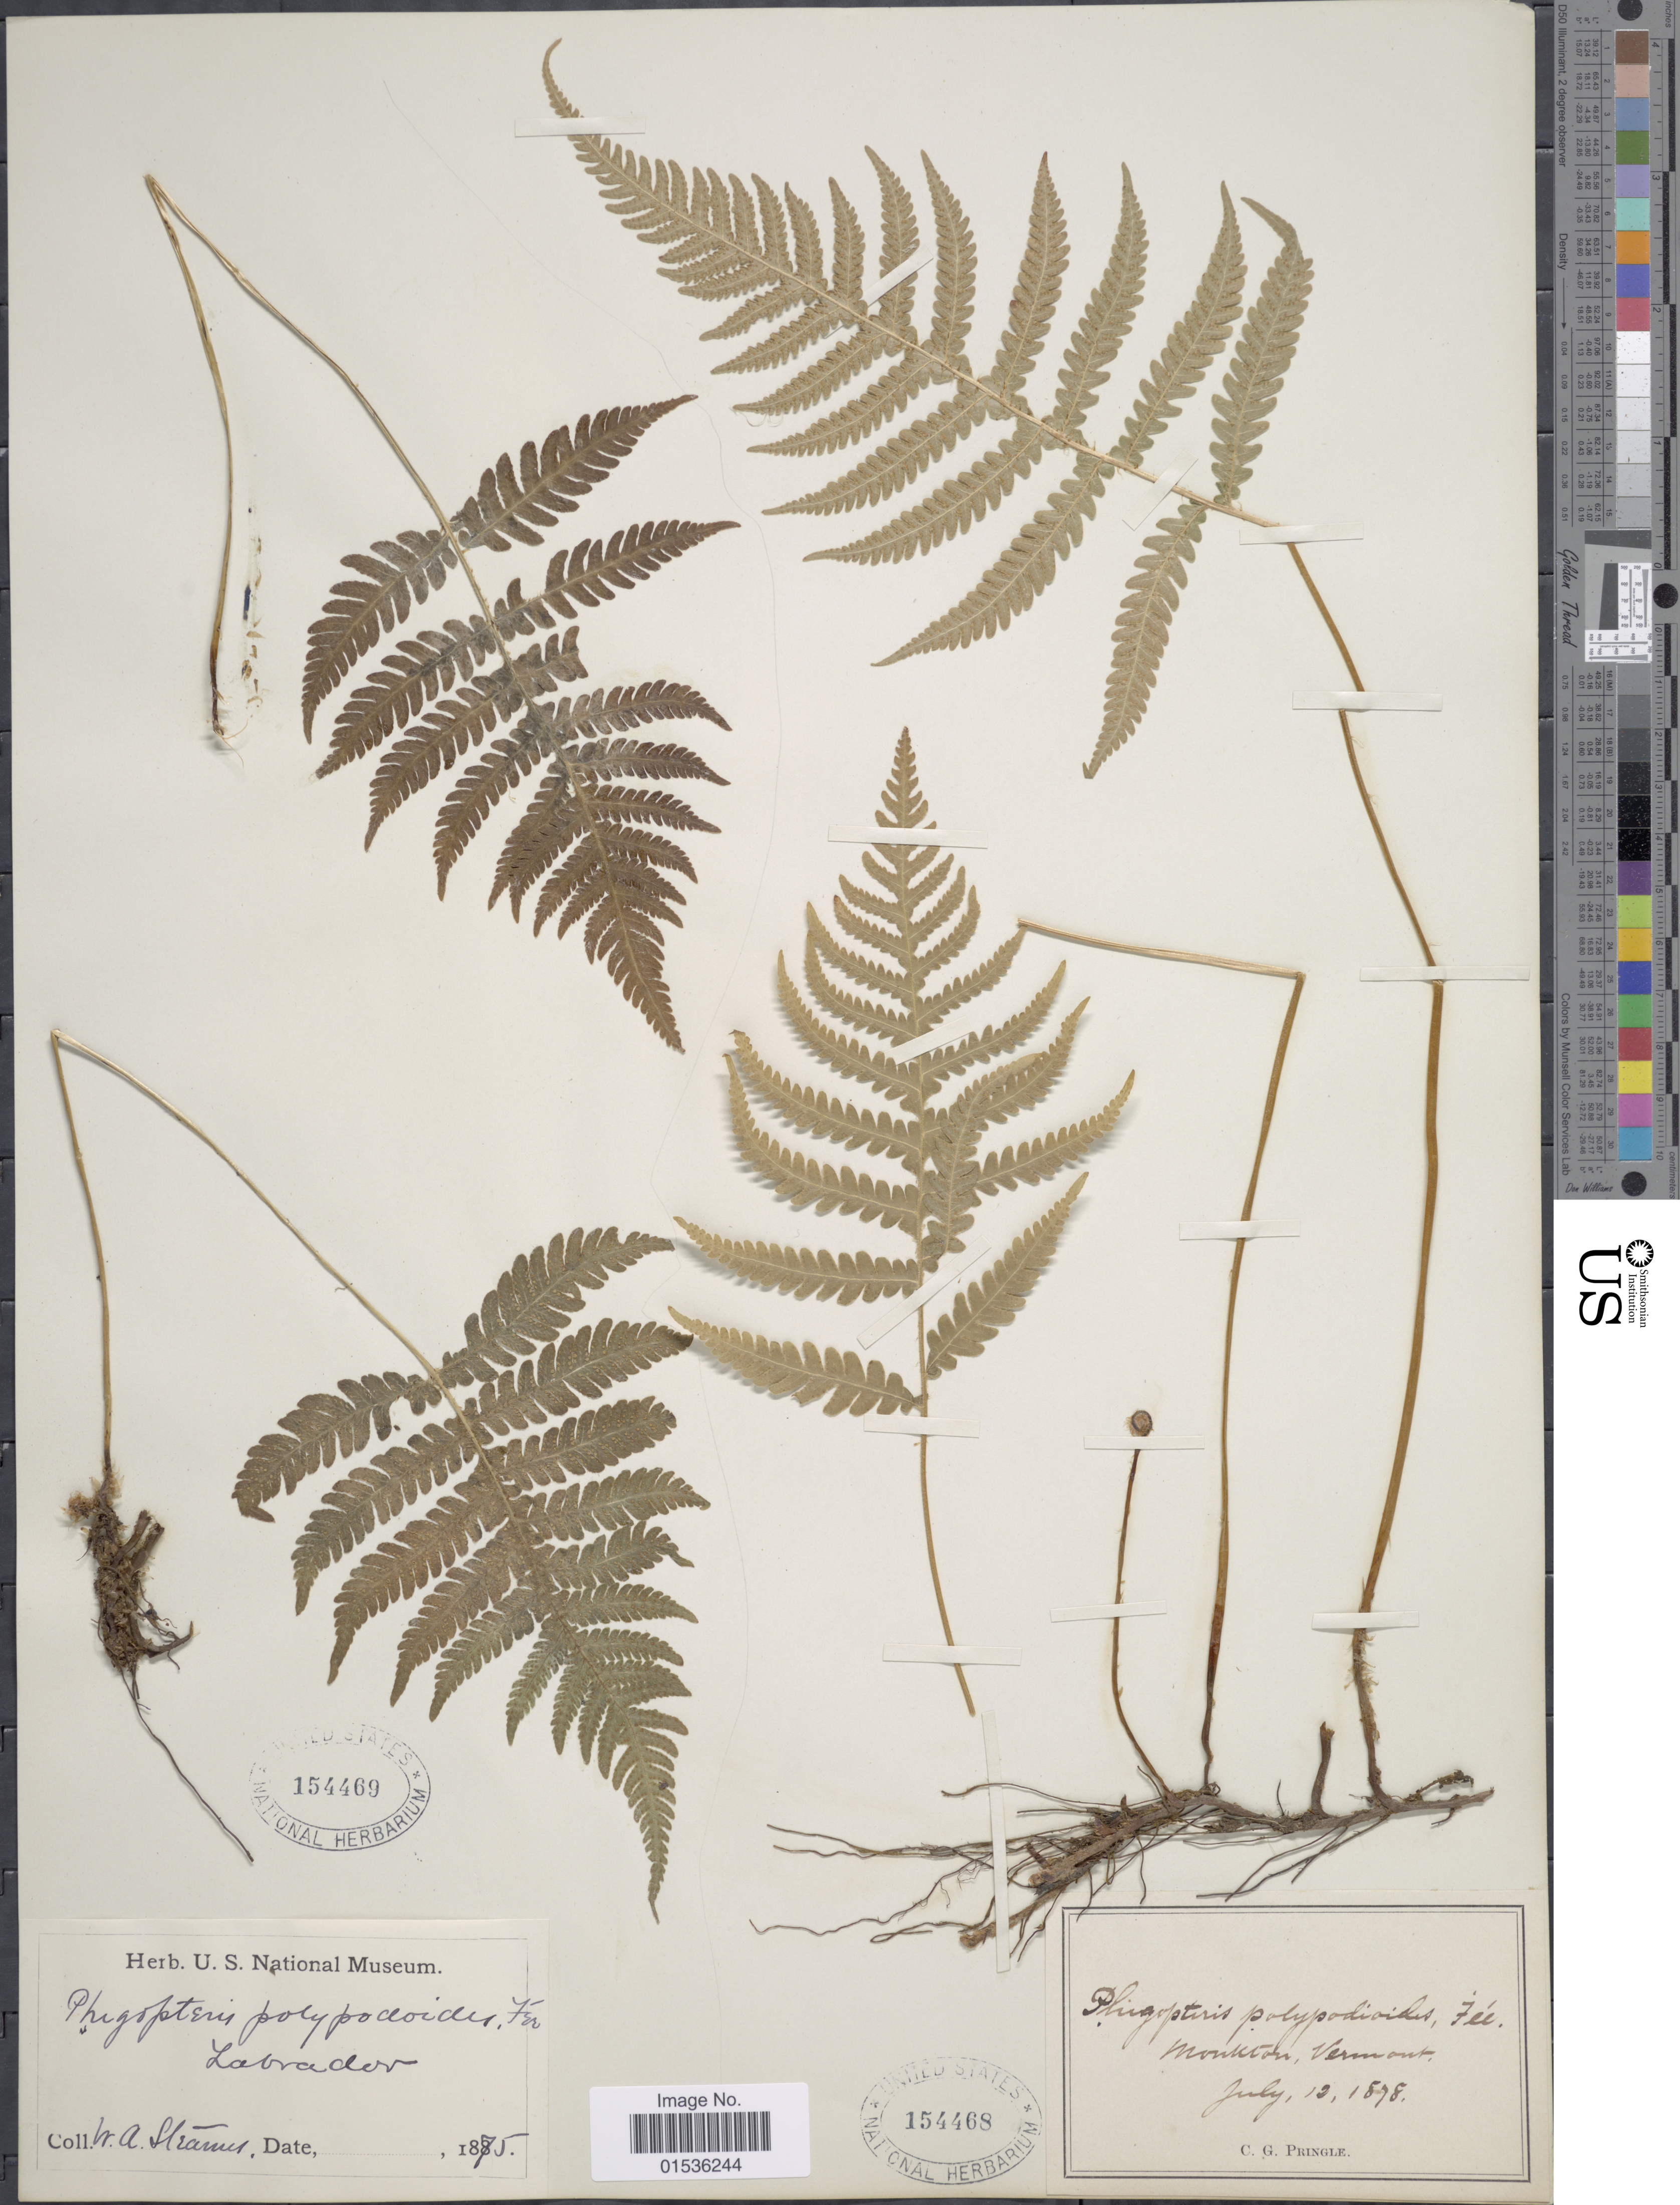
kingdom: Plantae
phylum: Tracheophyta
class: Polypodiopsida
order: Polypodiales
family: Thelypteridaceae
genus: Phegopteris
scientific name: Phegopteris connectilis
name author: (Michx.) Watt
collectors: C. G. Pringle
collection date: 1878-07-12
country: United States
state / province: Vermont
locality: Monkton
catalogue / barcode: US 154468